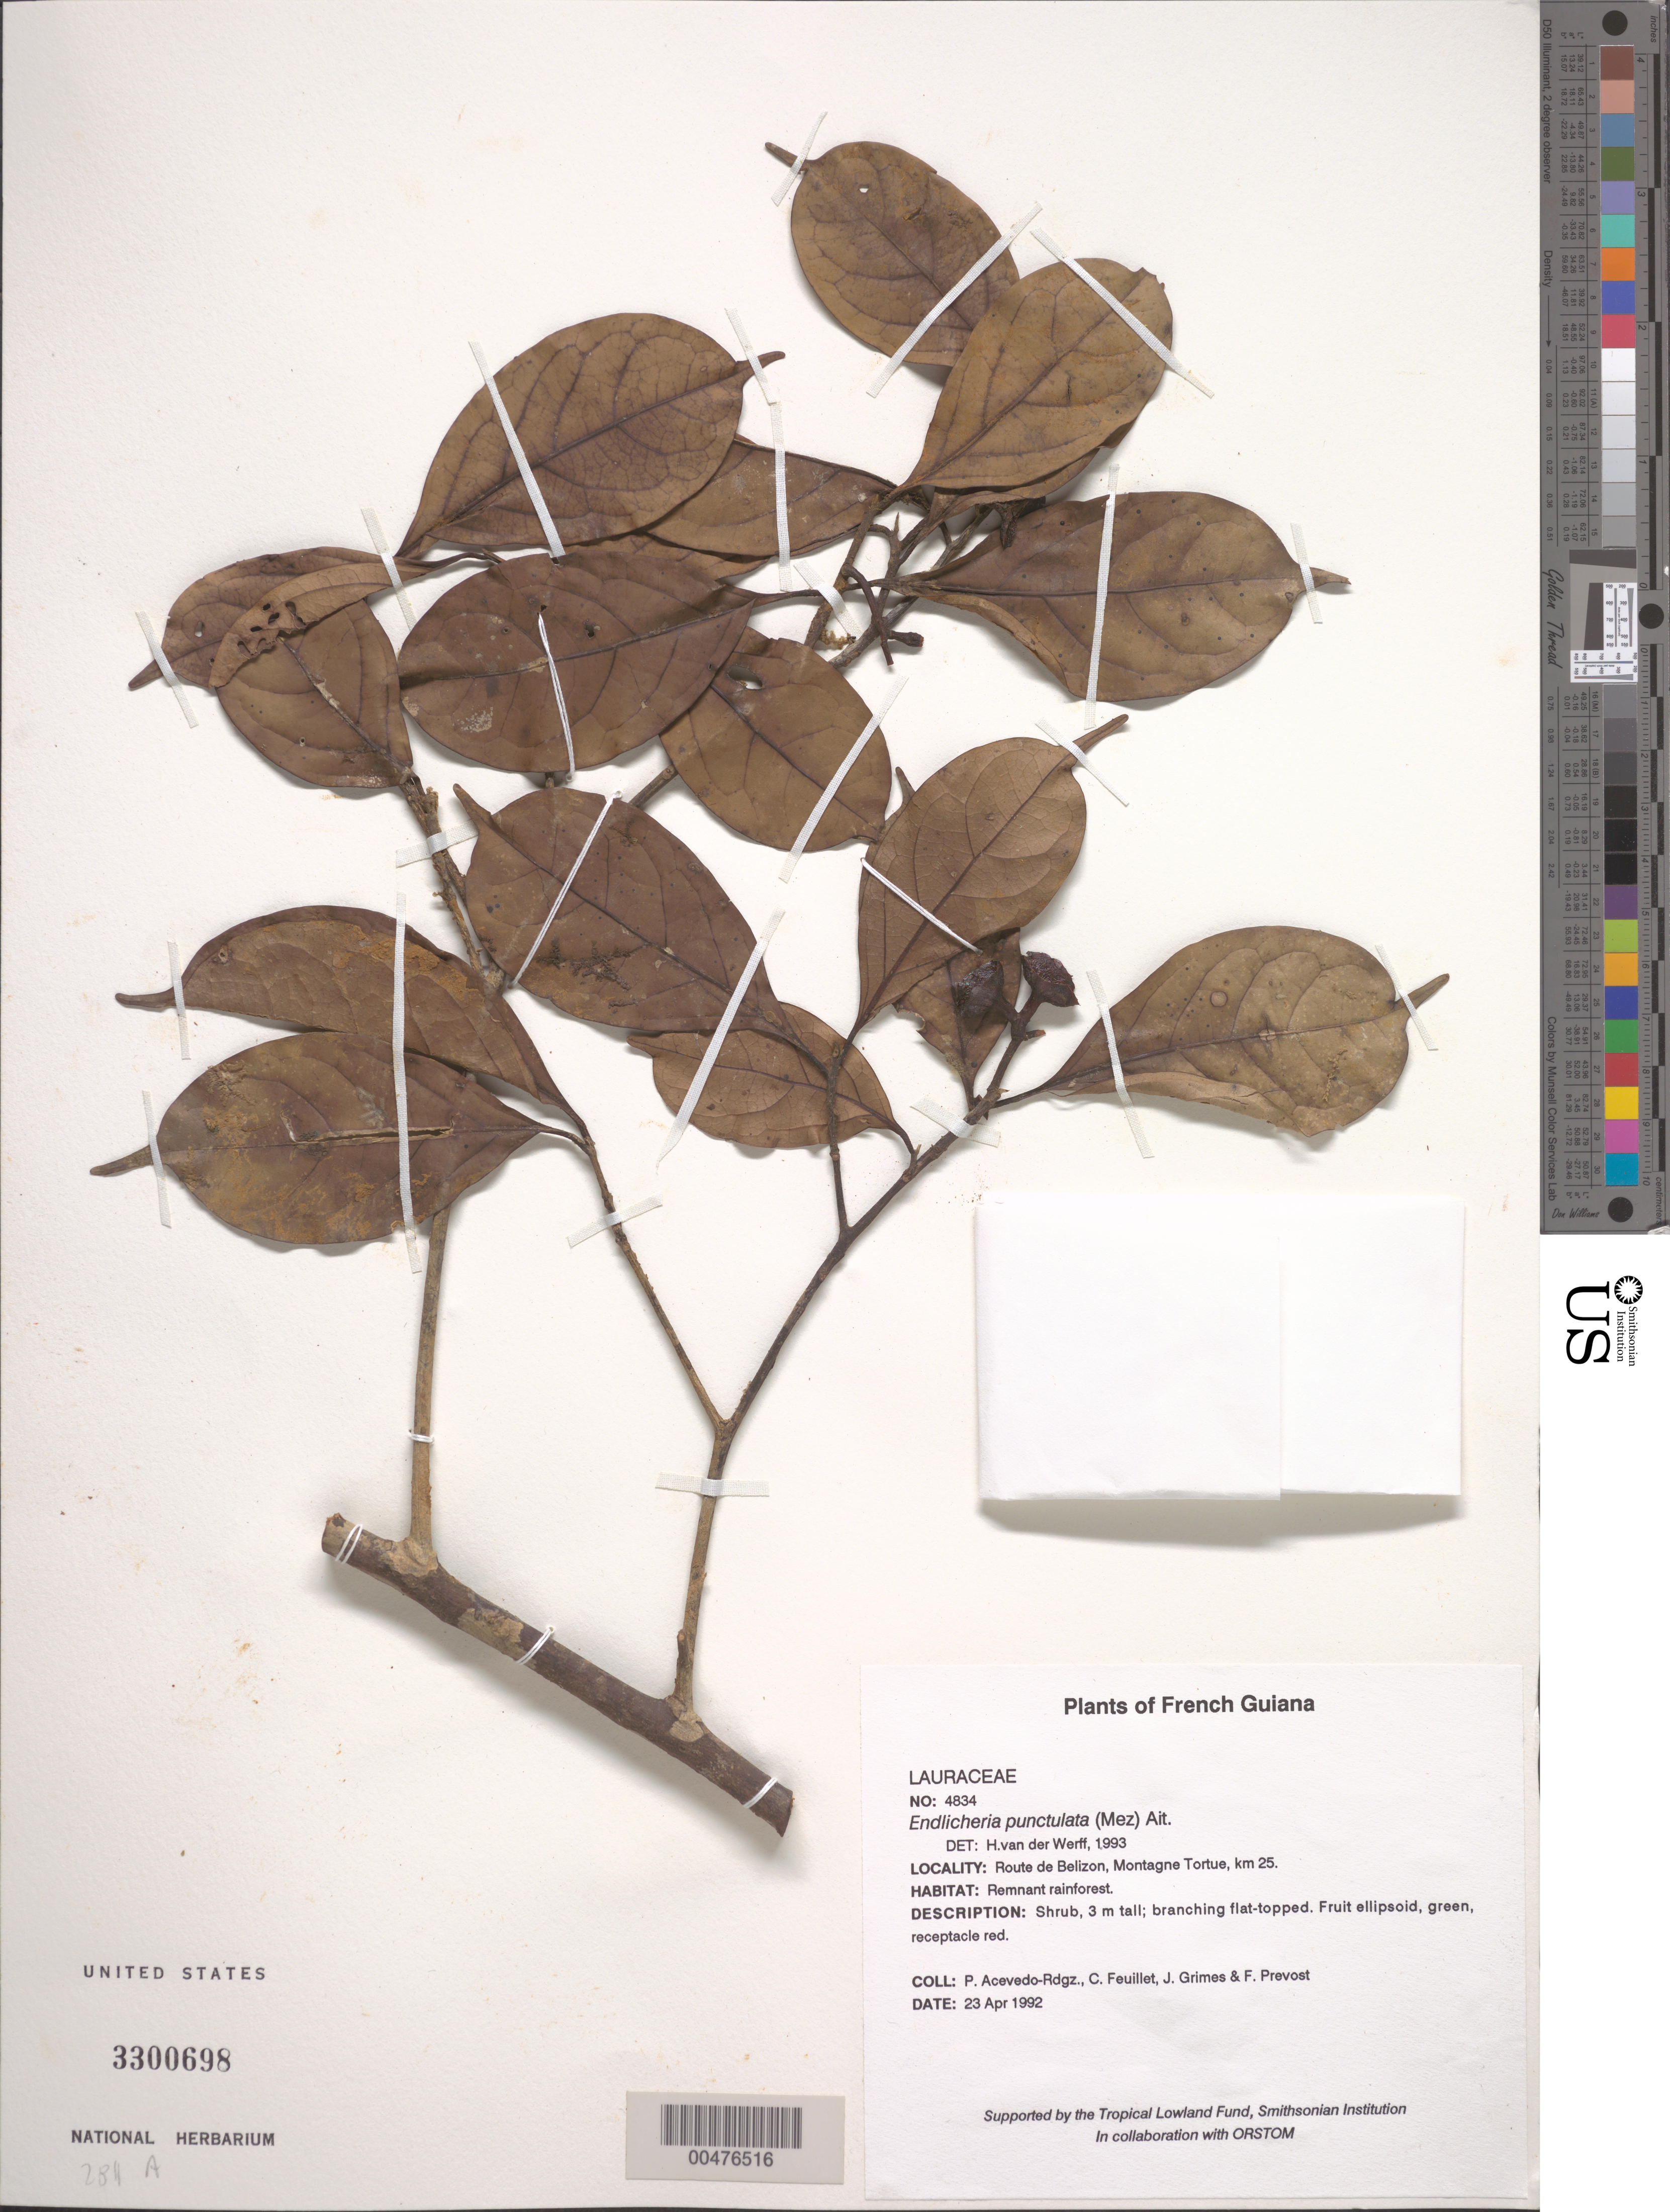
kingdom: Plantae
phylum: Tracheophyta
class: Magnoliopsida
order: Laurales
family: Lauraceae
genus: Endlicheria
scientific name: Endlicheria punctulata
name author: (Mez) C.K. Allen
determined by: van der Werff, H., (MO), Missouri Botanical Garden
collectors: P. Acevedo-Rodr., C. Feuillet, J. Grimes & M.-F. Prévost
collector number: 4834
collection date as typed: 23 Apr 1992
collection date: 1992-04-23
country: French Guiana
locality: Route de Belizon, Montagne Tortue, km 25.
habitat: Remnant rainforest.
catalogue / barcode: US 3300698